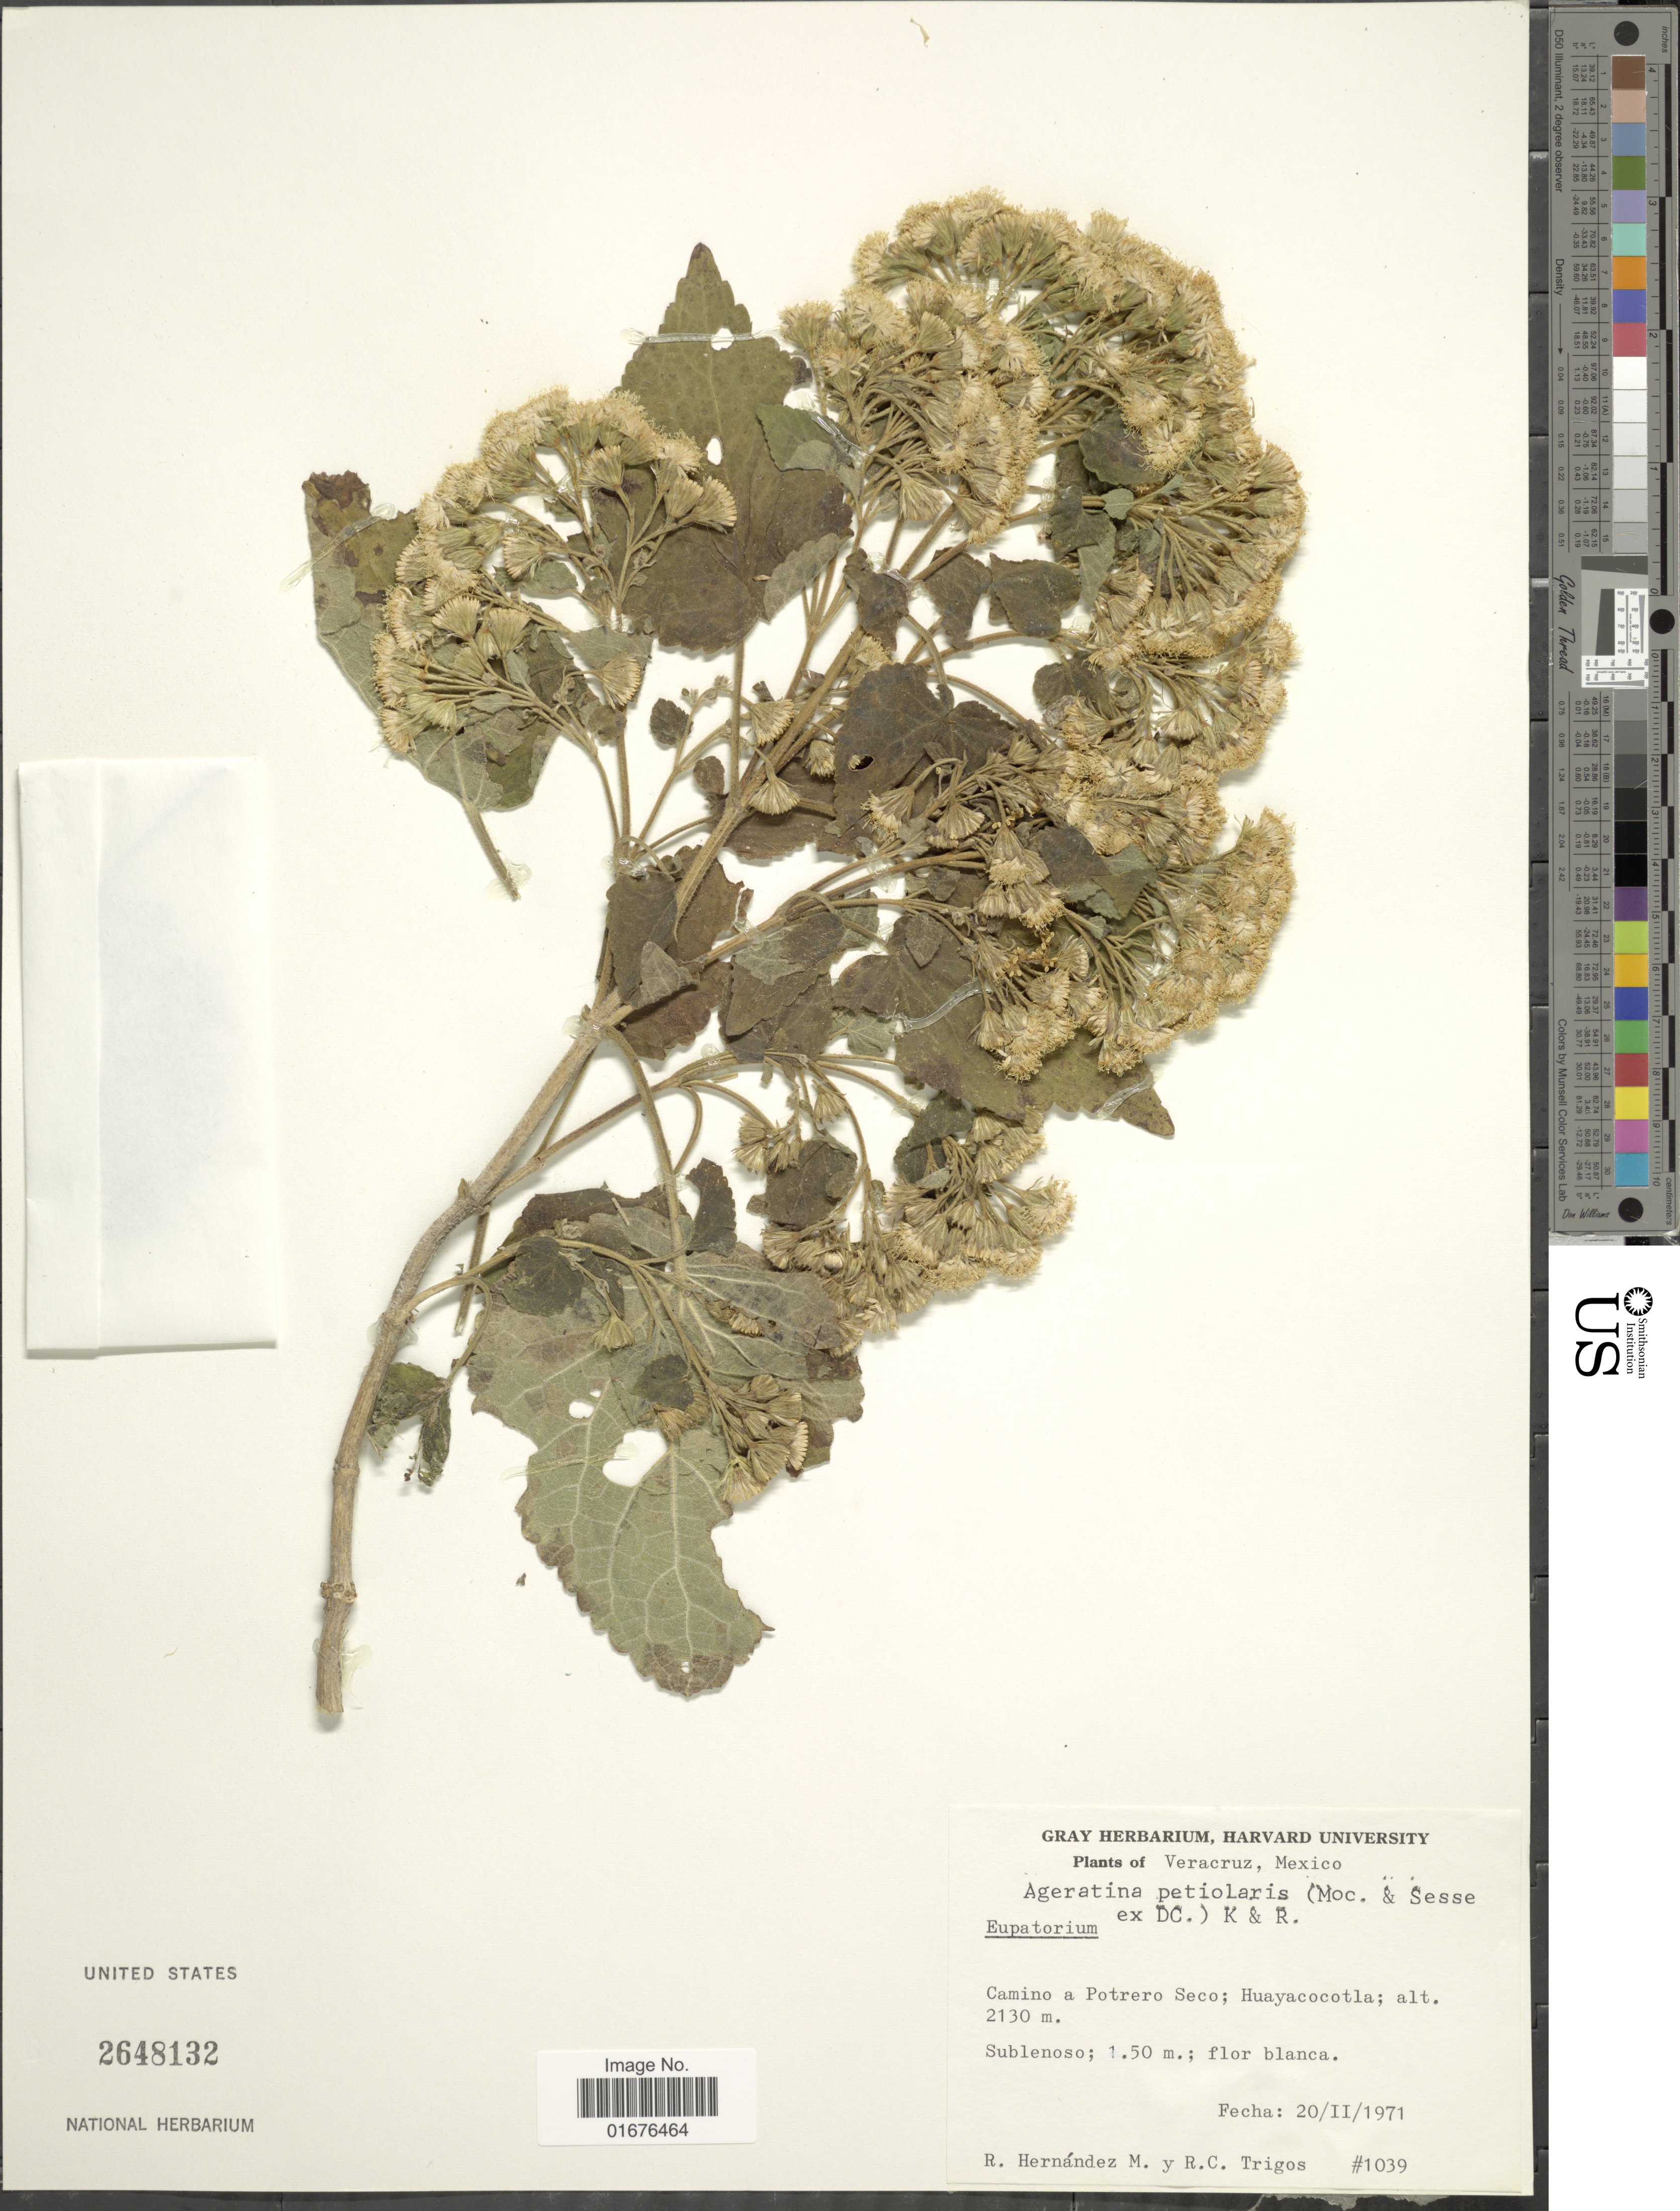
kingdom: Plantae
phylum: Tracheophyta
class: Magnoliopsida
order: Asterales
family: Asteraceae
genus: Ageratina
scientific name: Ageratina petiolaris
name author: (Moc. & Sessé ex DC.) R.M. King & H. Rob.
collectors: R. Hernández M. & R. Trigos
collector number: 1039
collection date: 1971-02-20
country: Mexico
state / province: Veracruz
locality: Veracruz, Camino a Potrero Seco; Huayacocotla; Sublenoso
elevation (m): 2130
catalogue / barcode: US 2648132